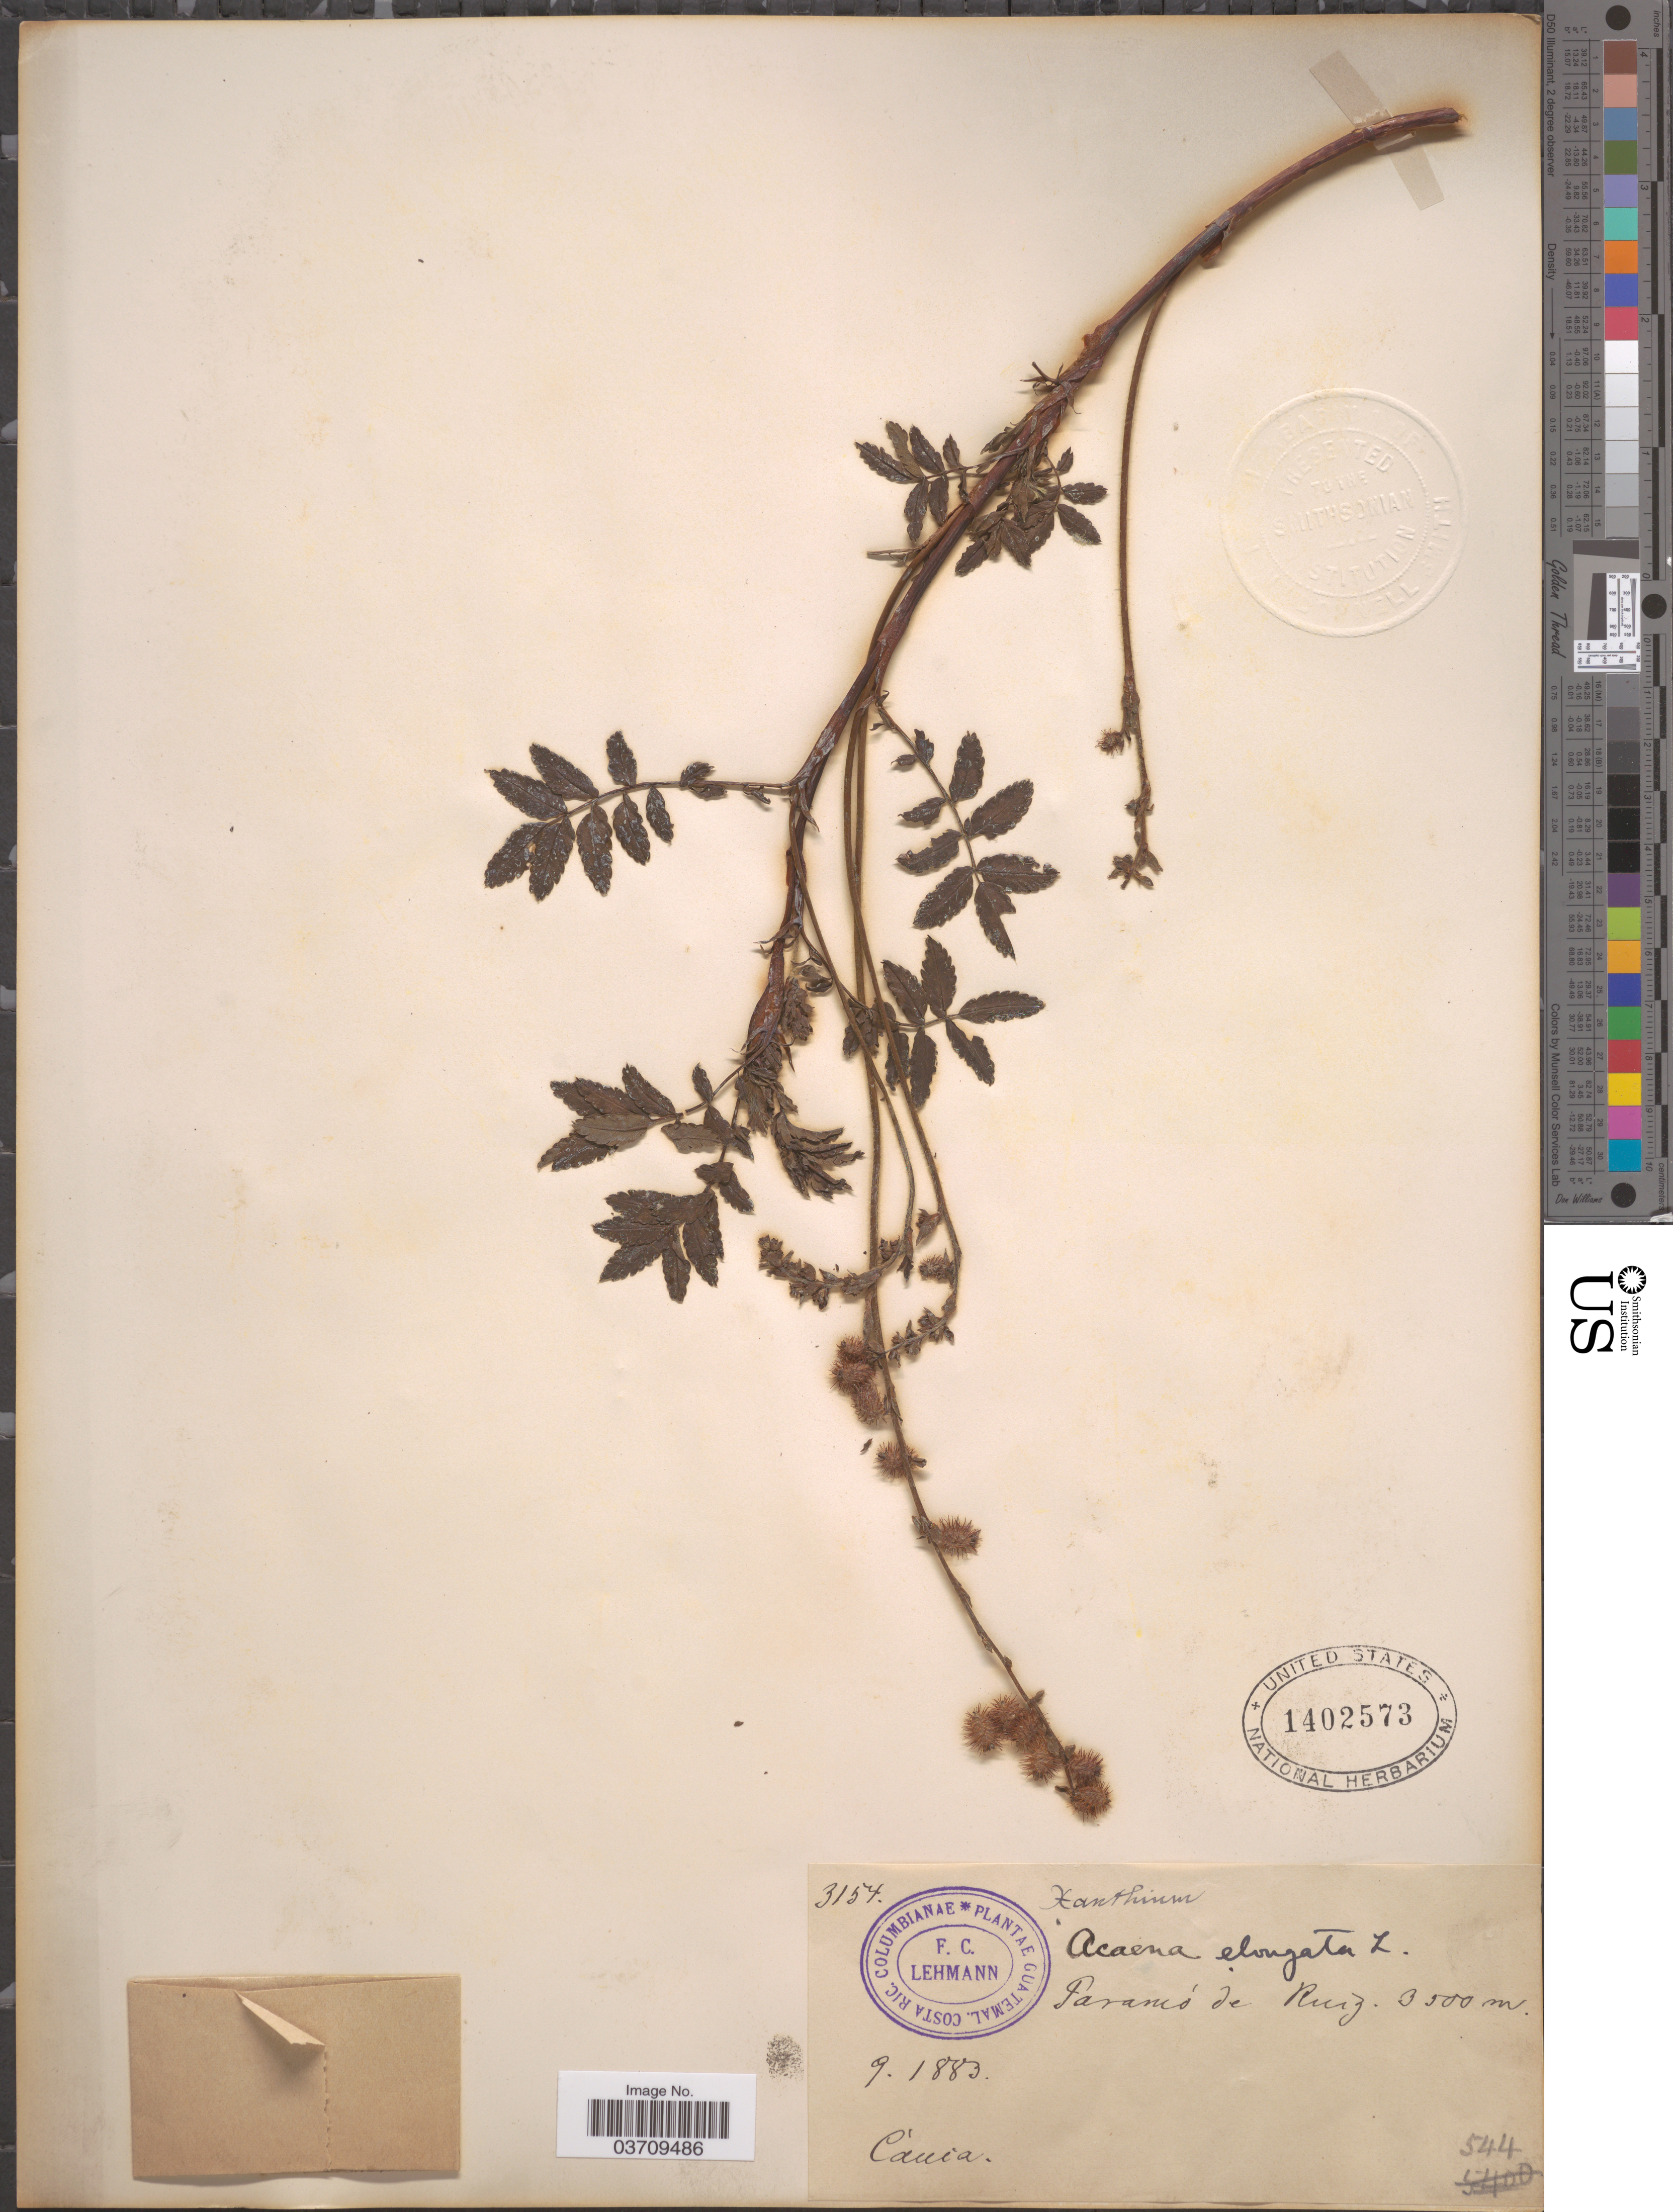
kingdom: Plantae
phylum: Tracheophyta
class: Magnoliopsida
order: Rosales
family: Rosaceae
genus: Acaena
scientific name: Acaena elongata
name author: L.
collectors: F. C. Lehmann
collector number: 3154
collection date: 1883-09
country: Colombia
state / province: Cauca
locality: Paramó de Ruiz.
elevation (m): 3500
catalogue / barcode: US 1402573